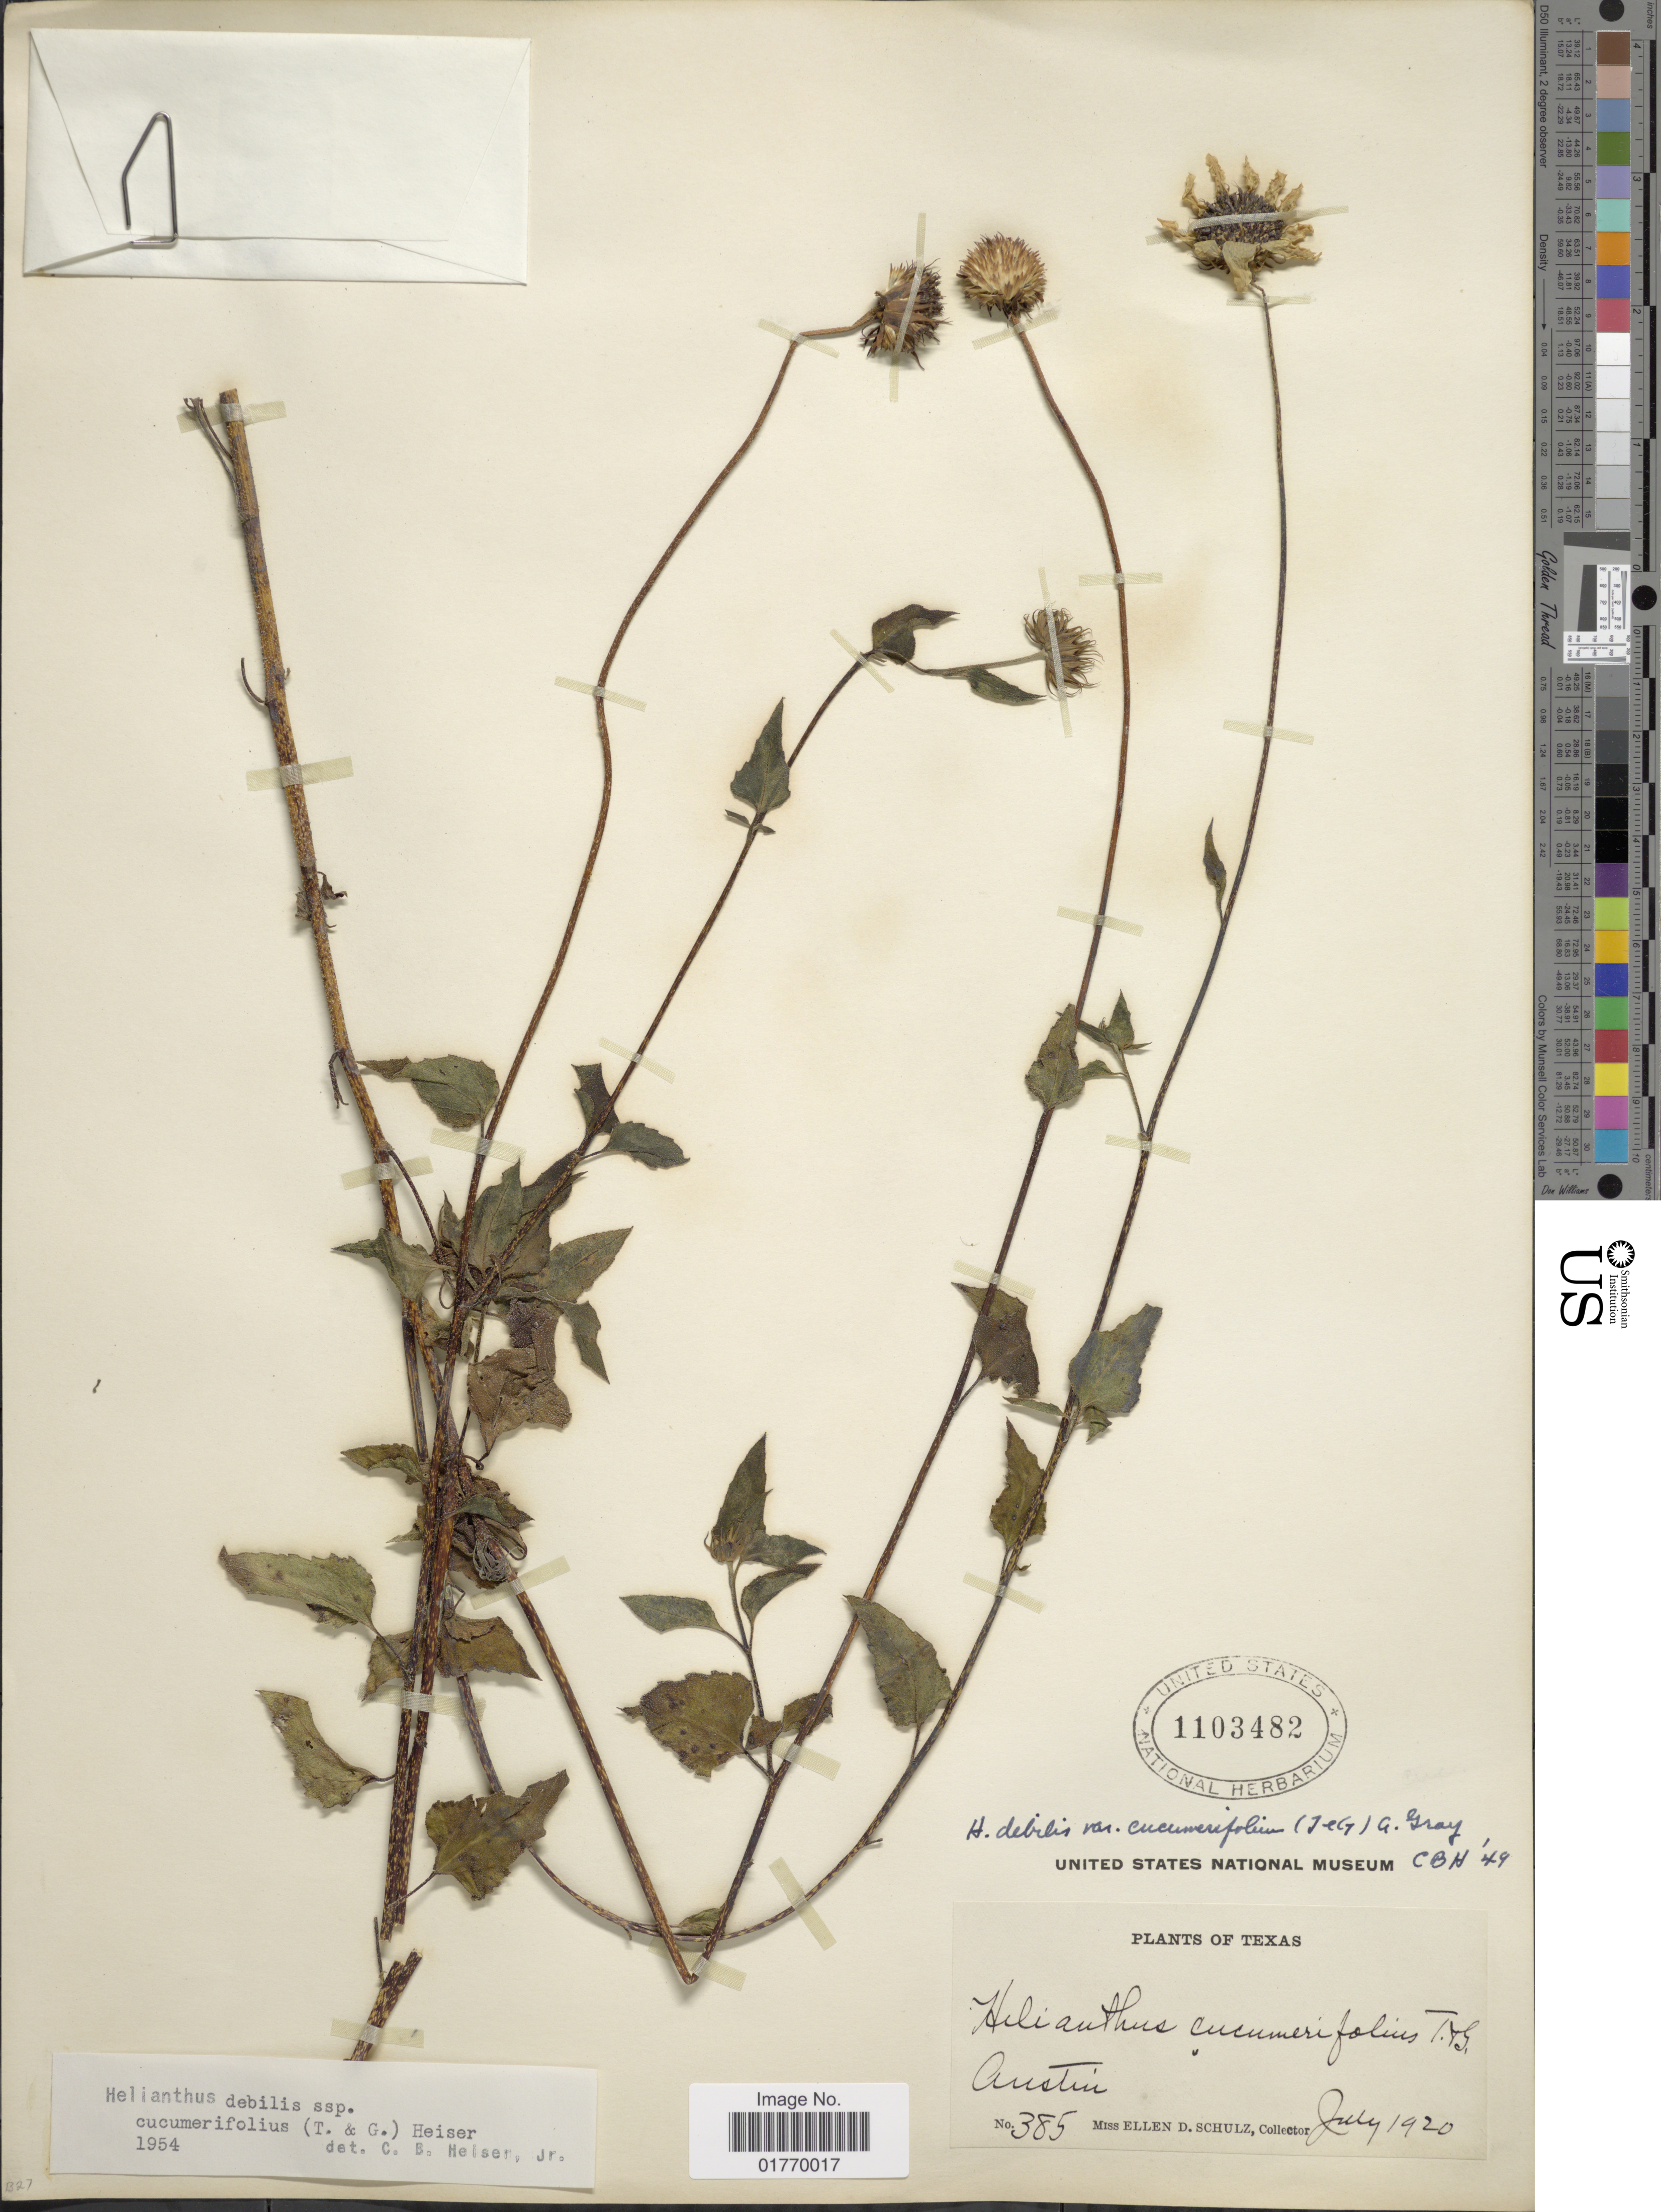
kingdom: Plantae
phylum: Tracheophyta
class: Magnoliopsida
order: Asterales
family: Asteraceae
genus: Helianthus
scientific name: Helianthus debilis subsp. cucumerifolius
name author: (Torr. & A. Gray) Heiser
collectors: E. D. Schulz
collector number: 385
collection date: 1920-07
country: United States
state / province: Texas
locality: Austin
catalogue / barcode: US 1103482